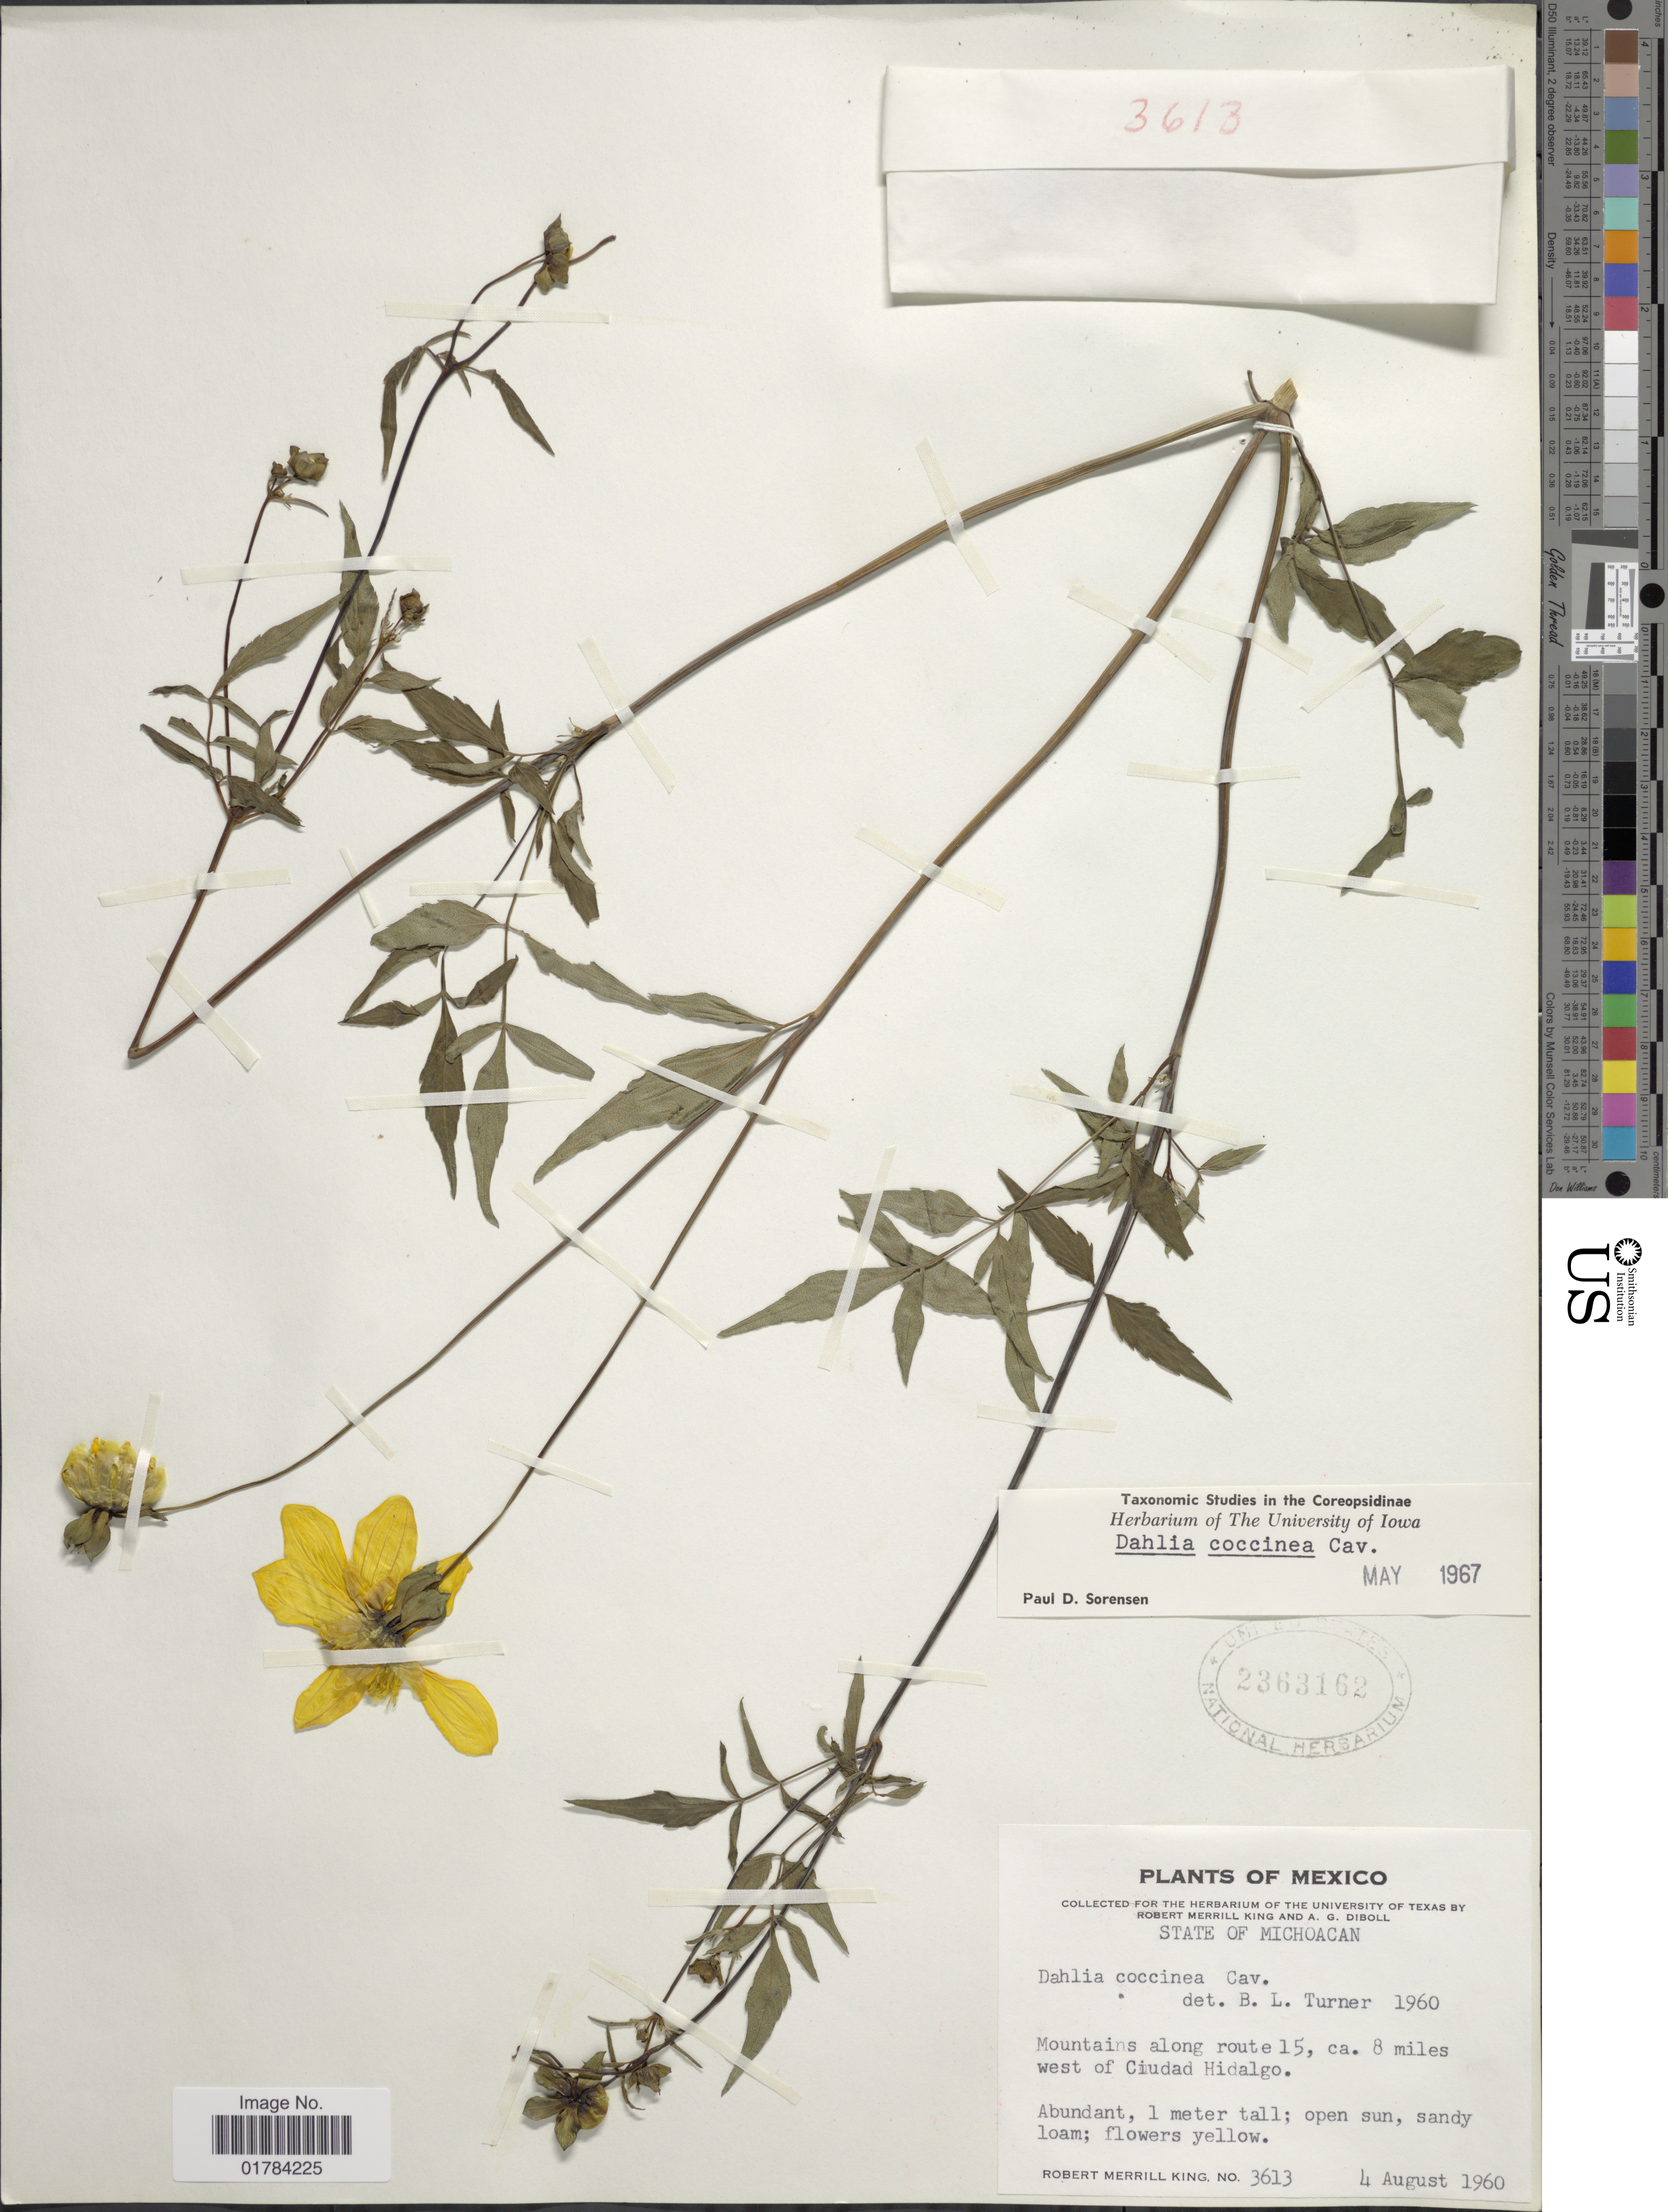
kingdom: Plantae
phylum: Tracheophyta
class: Magnoliopsida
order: Asterales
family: Asteraceae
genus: Dahlia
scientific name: Dahlia coccinea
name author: Cav.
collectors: R. M. King & A. Diboll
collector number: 3613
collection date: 1960-08-04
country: Mexico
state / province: Michoacán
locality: Mountains along route 15, ca. 8 miles west of Ciudad Hidalgo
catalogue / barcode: US 2363162